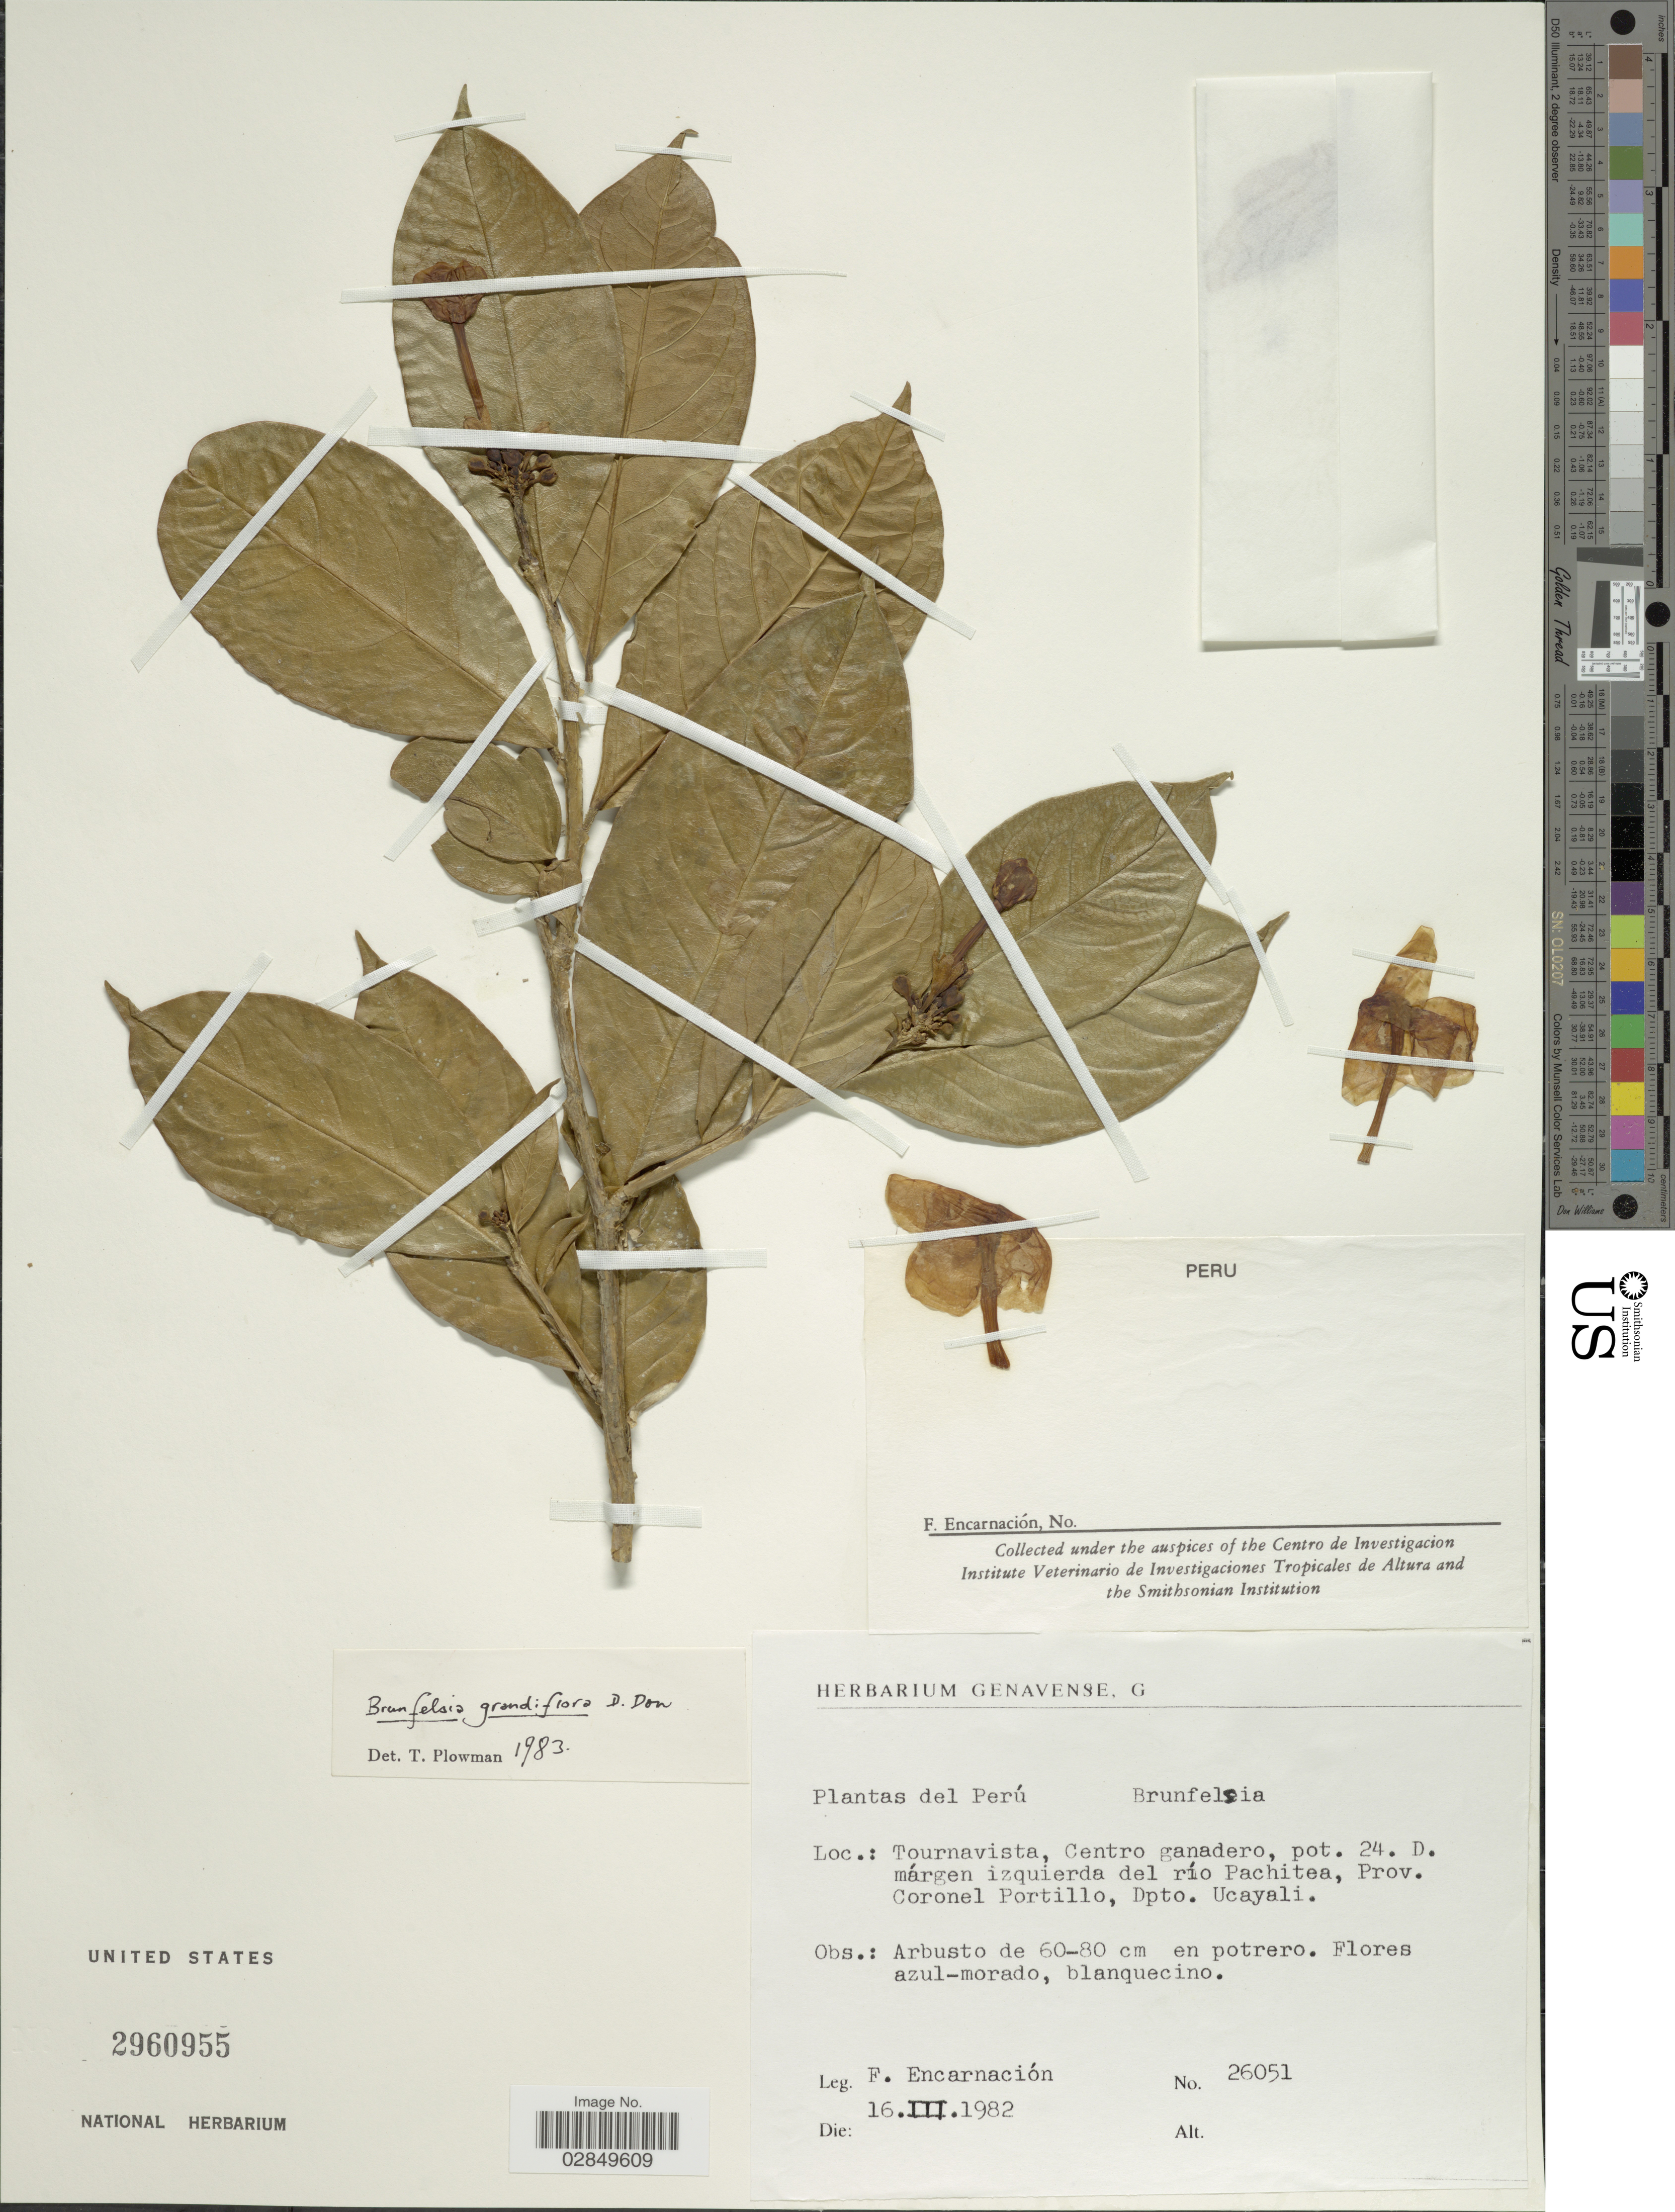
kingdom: Plantae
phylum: Tracheophyta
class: Magnoliopsida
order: Solanales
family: Solanaceae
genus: Brunfelsia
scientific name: Brunfelsia grandiflora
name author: D. Don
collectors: F. Encarnación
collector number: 26051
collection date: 1982-03-16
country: Peru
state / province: Ucayali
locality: Tournavista, Centro ganadero, pot. 24. D. márgen izquierda del río Pachitea, Prov. Coronel Portillo, Dpto. Ucayali.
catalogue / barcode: US 2960955